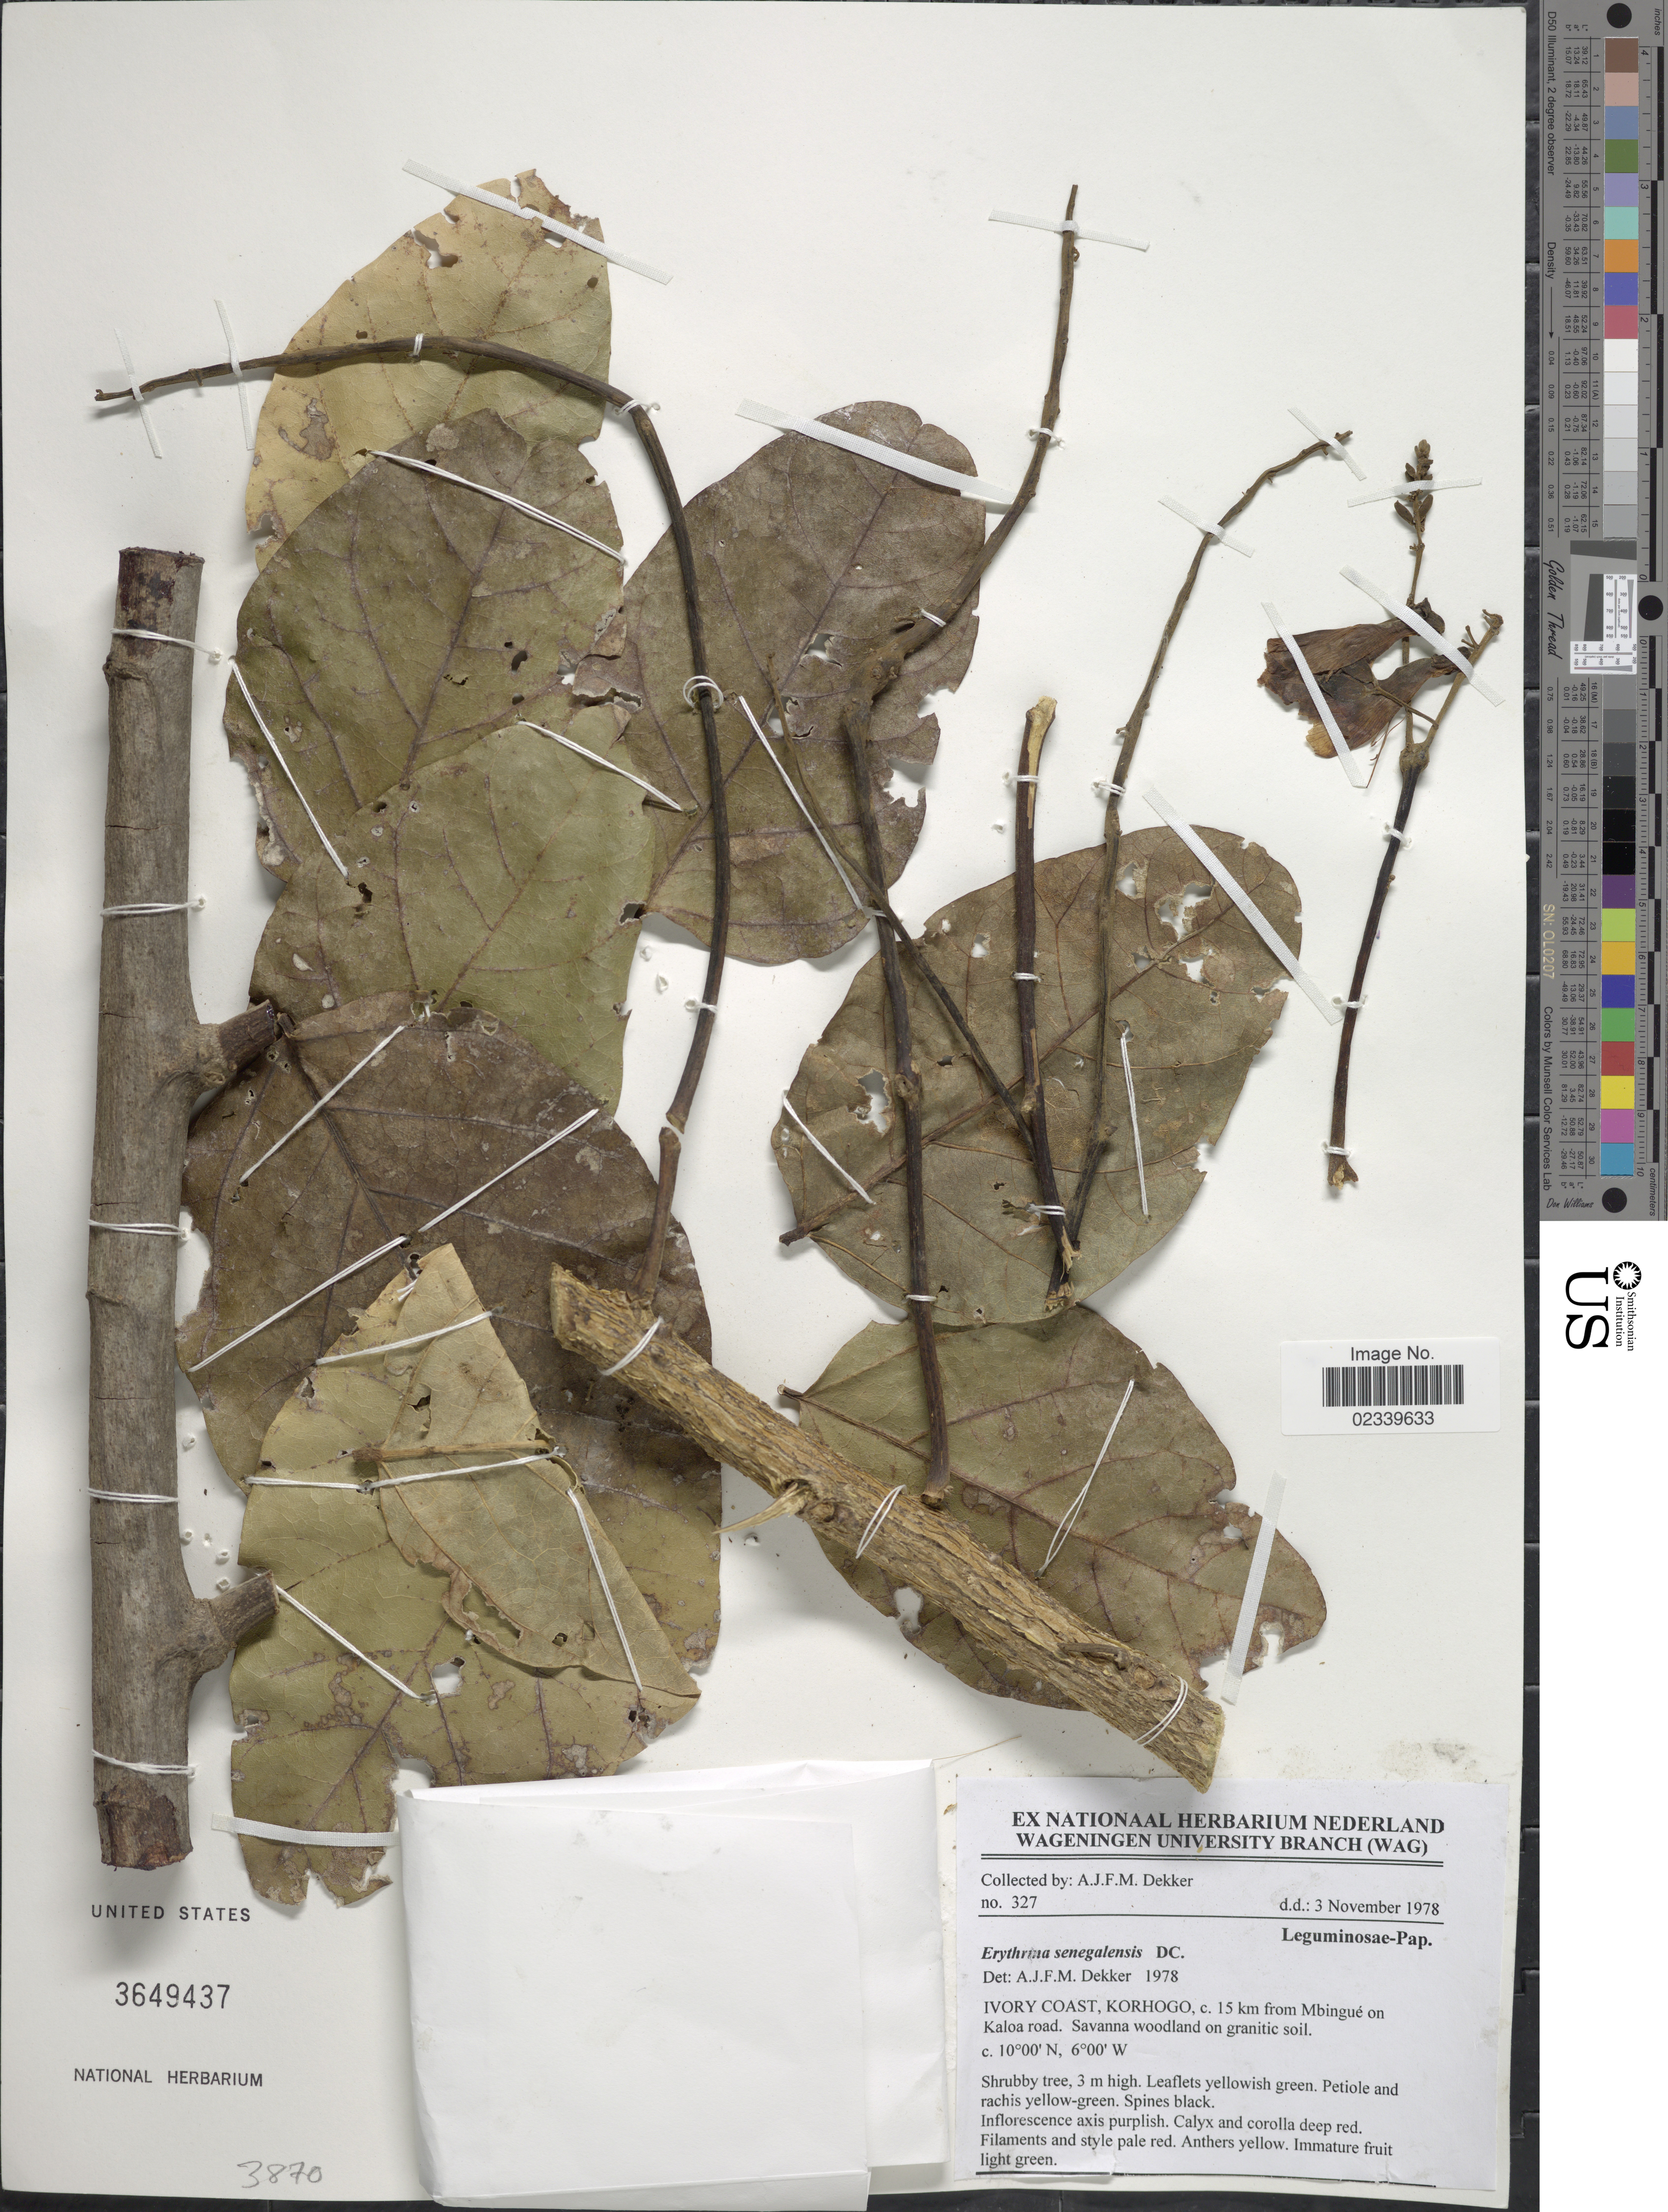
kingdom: Plantae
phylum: Tracheophyta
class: Magnoliopsida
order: Fabales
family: Fabaceae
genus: Erythrina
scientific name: Erythrina senegalensis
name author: DC.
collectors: A. Dekker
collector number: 327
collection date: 1978-11-03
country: Ivory Coast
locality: Ivory Coast, Korhogo, 15 km from Mbingue on Kaloa road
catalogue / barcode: US 3649437